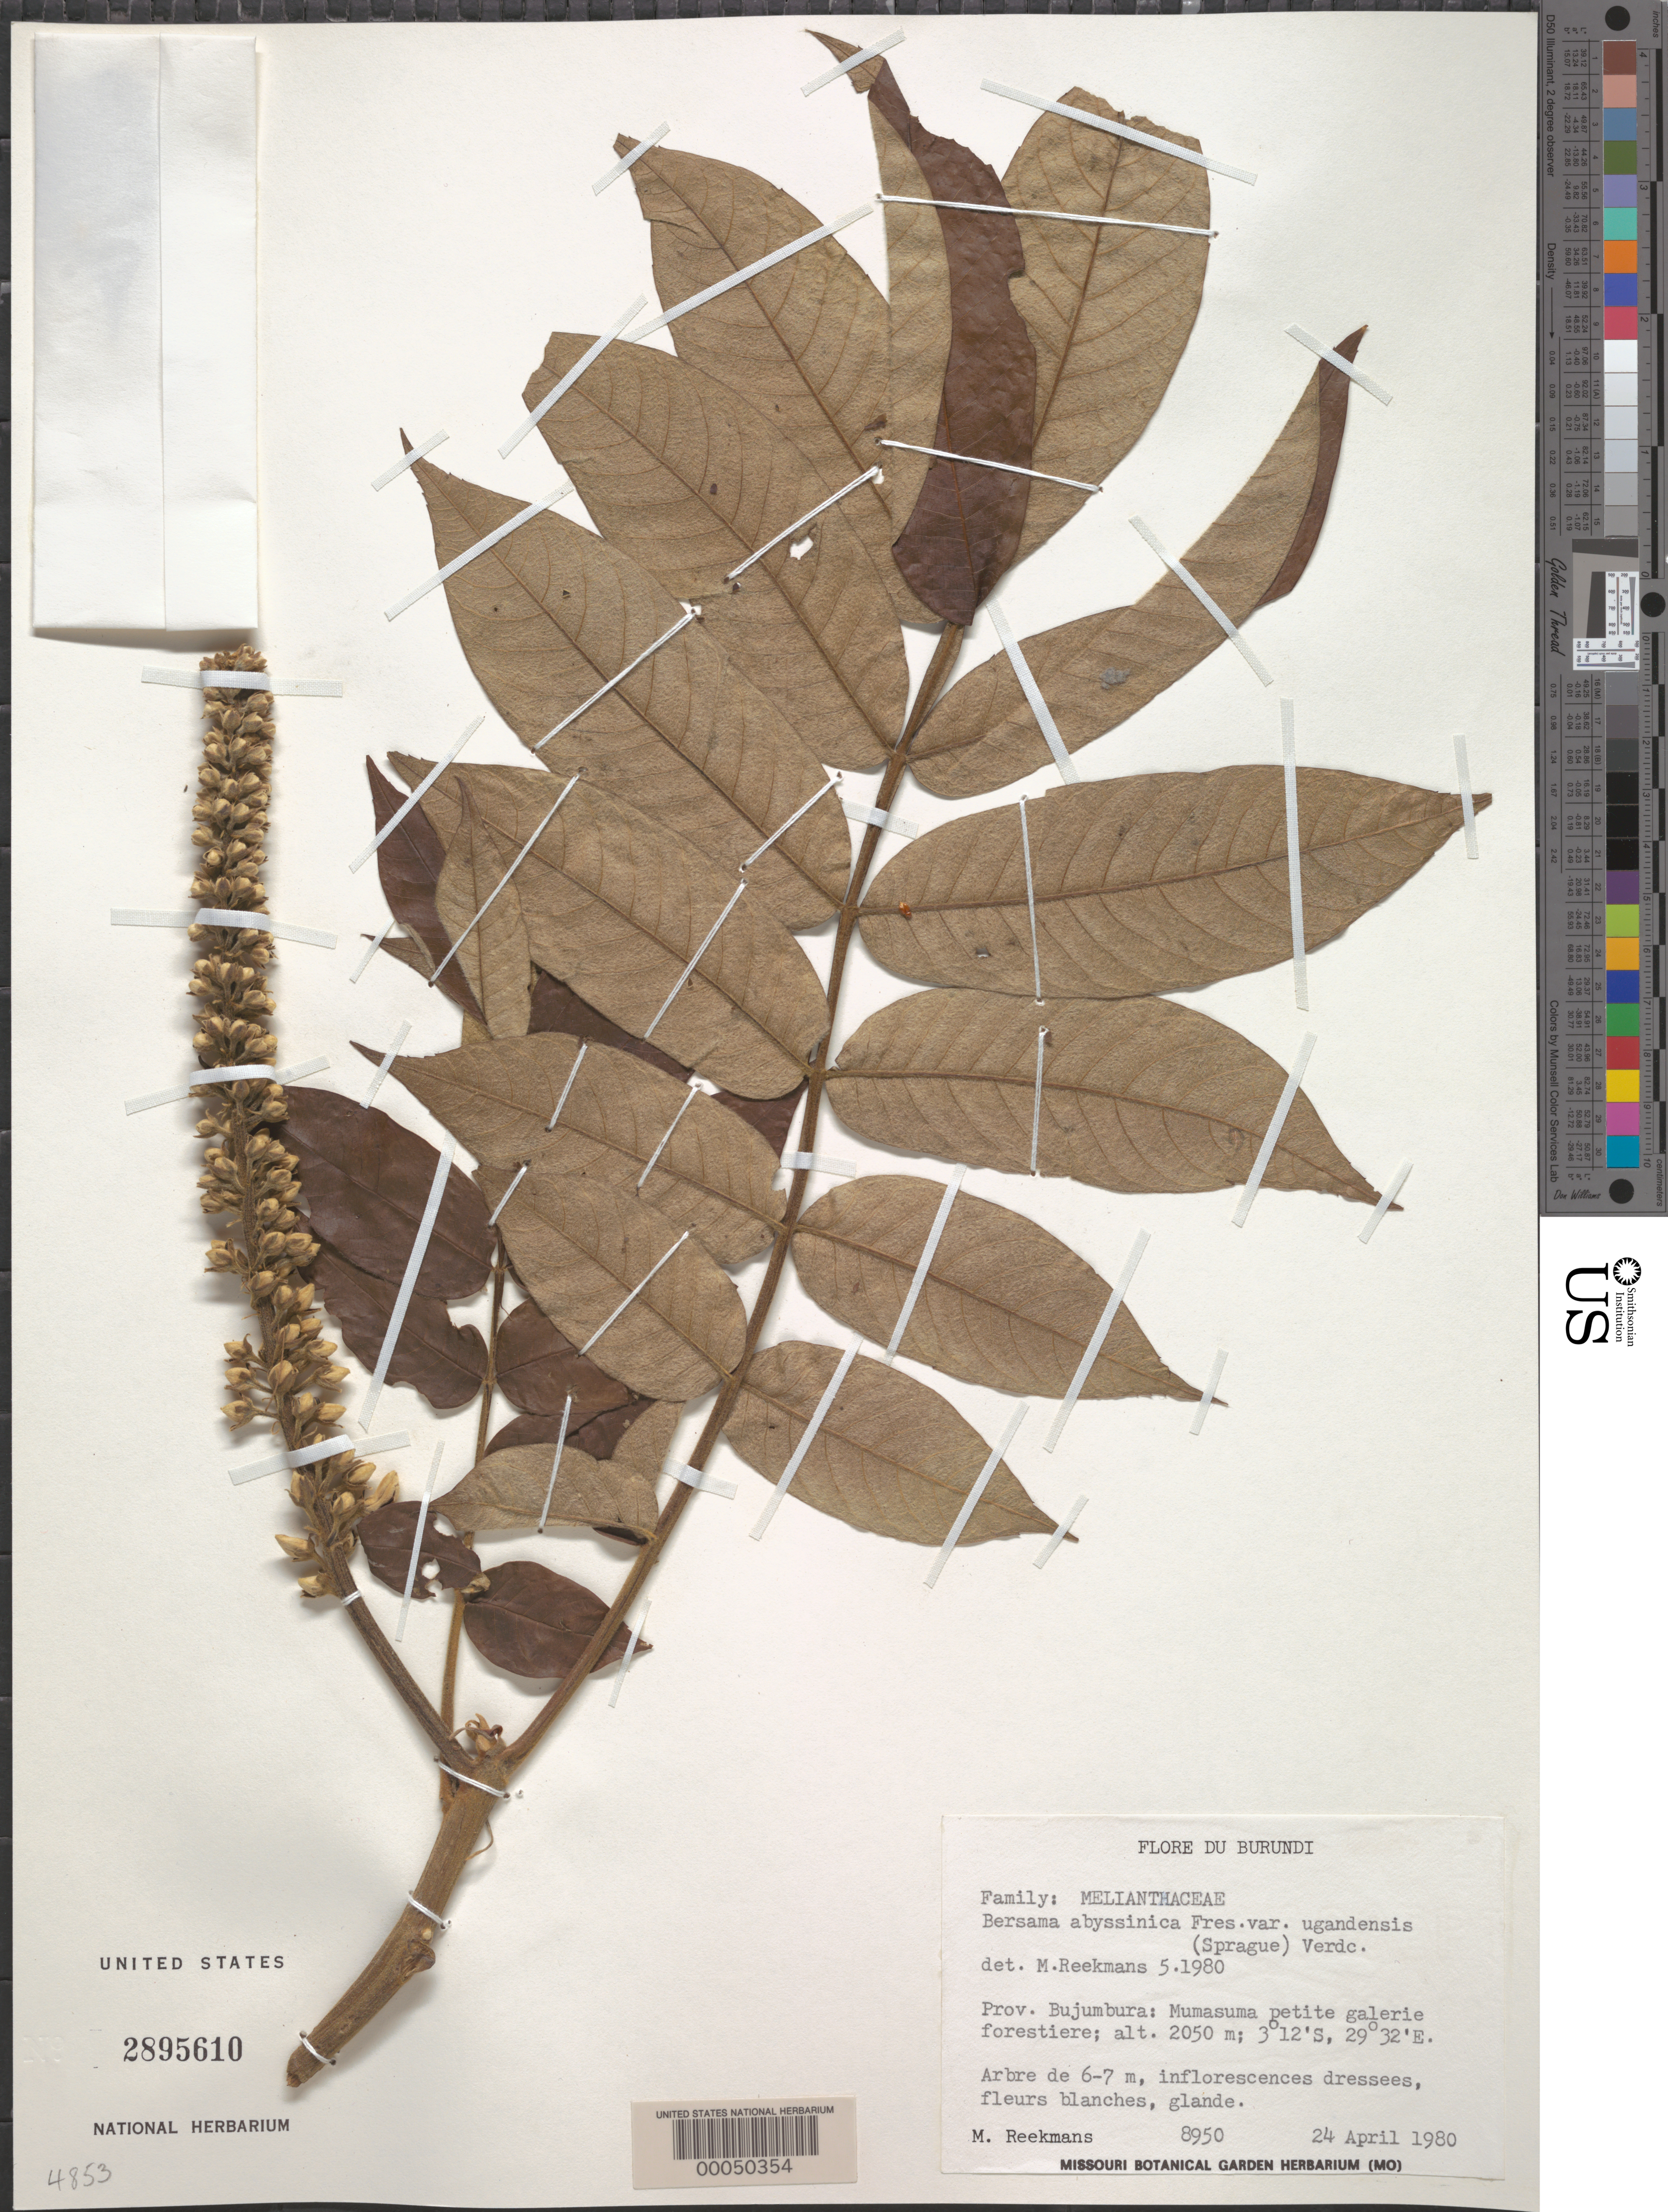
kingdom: Plantae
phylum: Tracheophyta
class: Magnoliopsida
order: Geraniales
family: Melianthaceae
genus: Bersama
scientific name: Bersama abyssinica subsp. ugandensis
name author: (Sprague) Verdc.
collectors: M. Reekmans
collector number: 8950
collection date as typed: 24 Apr 1980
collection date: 1980-04-24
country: Burundi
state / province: Bujumura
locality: Mumasuma petite galerie forestiere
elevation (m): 2050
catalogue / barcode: US 2895610